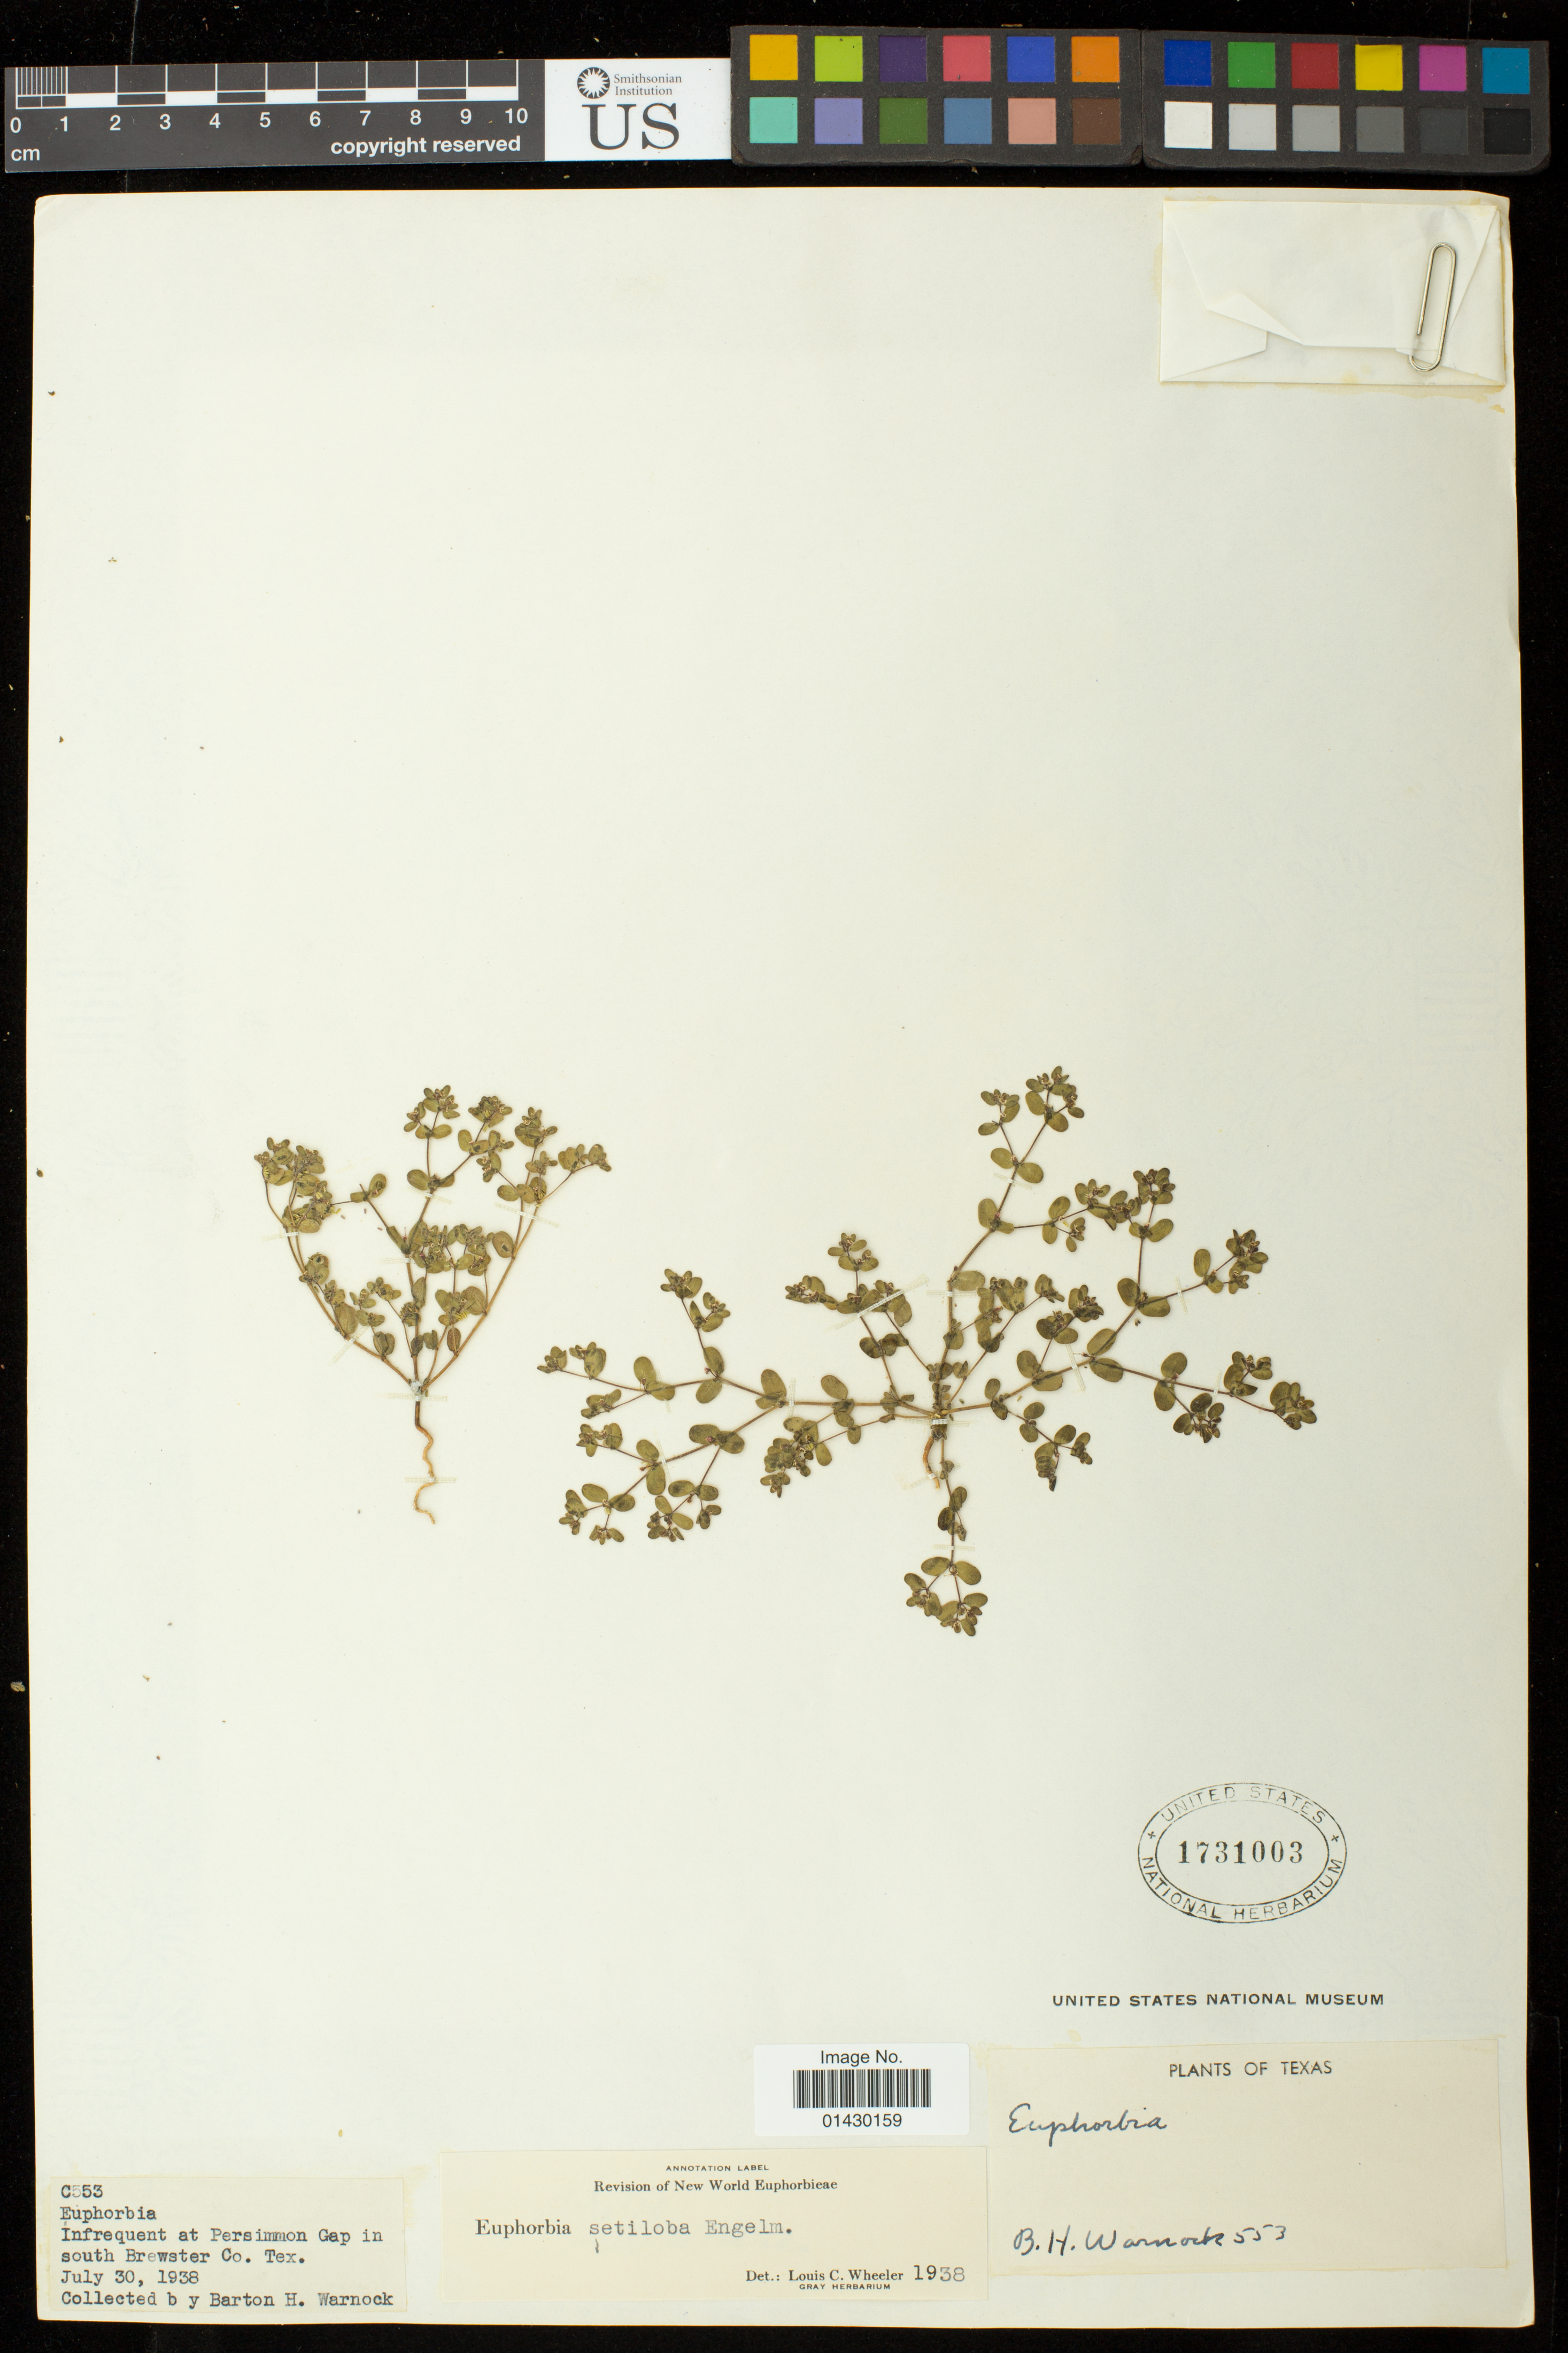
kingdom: Plantae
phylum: Tracheophyta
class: Magnoliopsida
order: Malpighiales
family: Euphorbiaceae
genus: Euphorbia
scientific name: Euphorbia setiloba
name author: Engelm.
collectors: B. H. Warnock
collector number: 553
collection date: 1936-07-30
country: United States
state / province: Texas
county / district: Brewster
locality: Persimmon Gap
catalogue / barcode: US 1731003